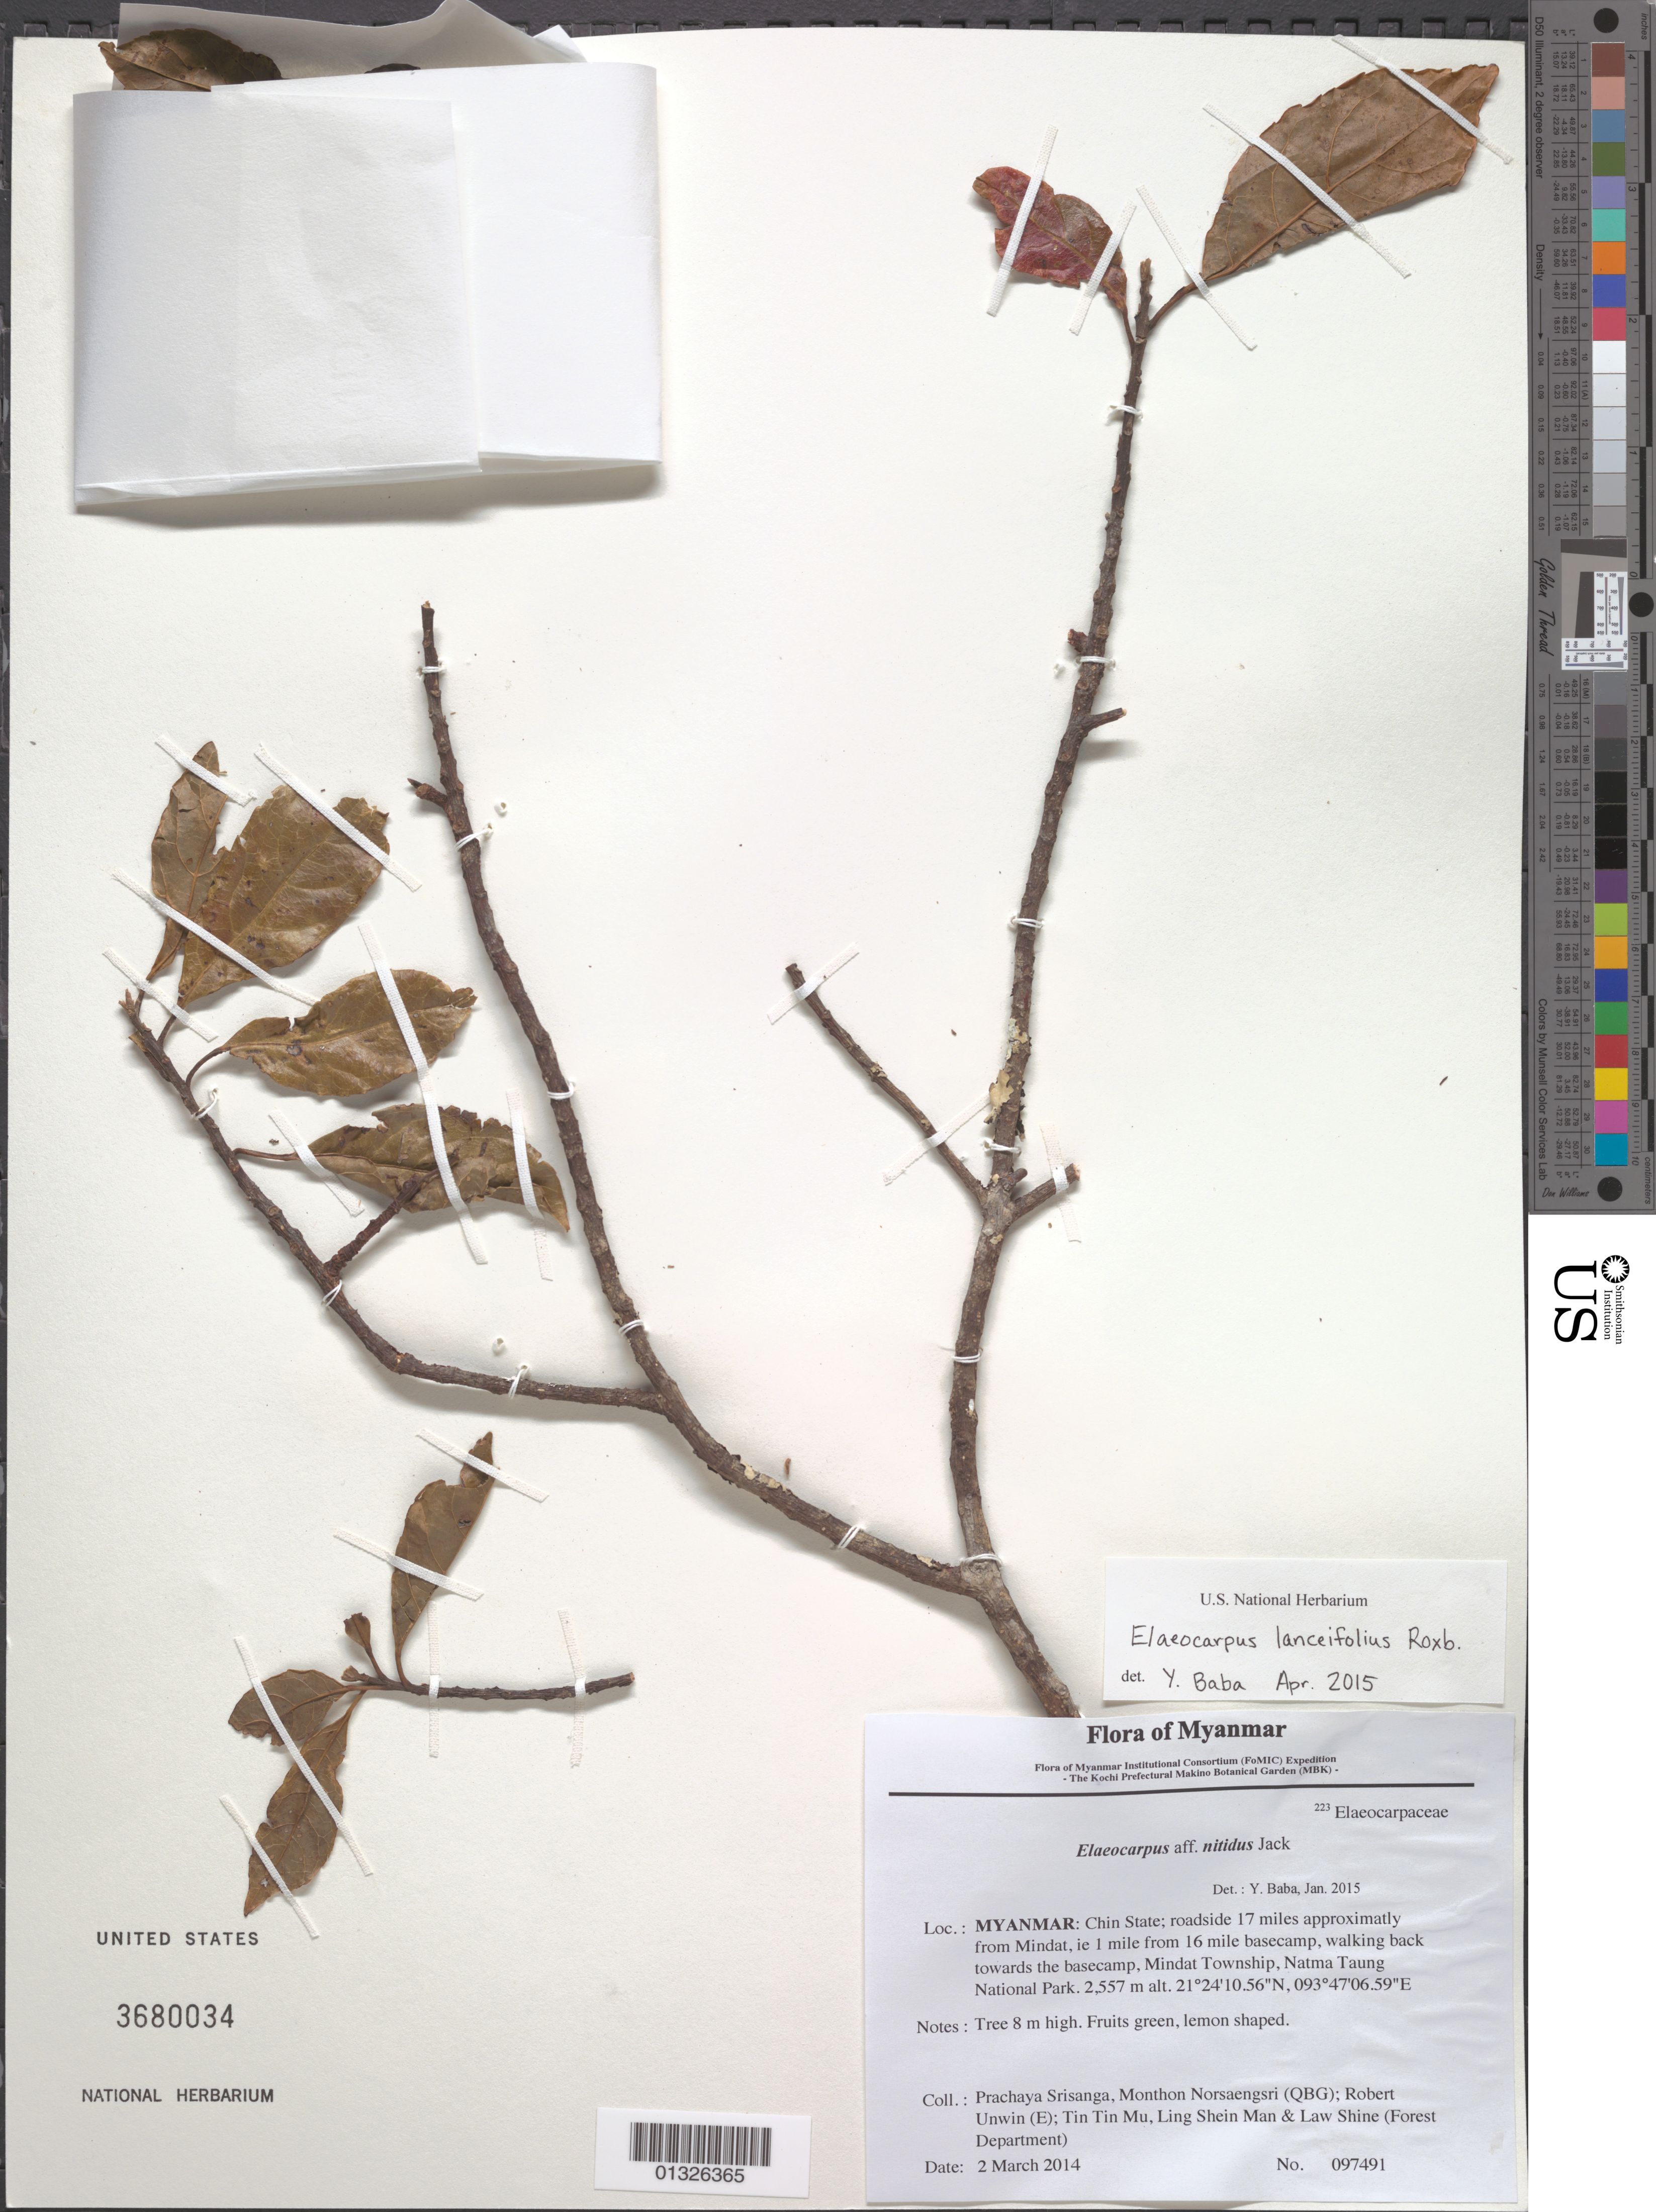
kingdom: Plantae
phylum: Tracheophyta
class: Magnoliopsida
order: Oxalidales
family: Elaeocarpaceae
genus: Elaeocarpus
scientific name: Elaeocarpus lanceifolius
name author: Roxb.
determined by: Baba, Y.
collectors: P. Srisanga, M. Norsaengsri, R. Unwin, Tin Tin Mu, Ling Shein Man & L. Shine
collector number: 97491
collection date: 2014-03-02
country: Myanmar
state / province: Chin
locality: Roadside 17 miles approximatly from Mindat, ie 1 mile from 16 mile basecamp, walking back towards the basecamp, Mindat Township, Natma Taung National Park.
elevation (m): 2557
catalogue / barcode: US 3680034